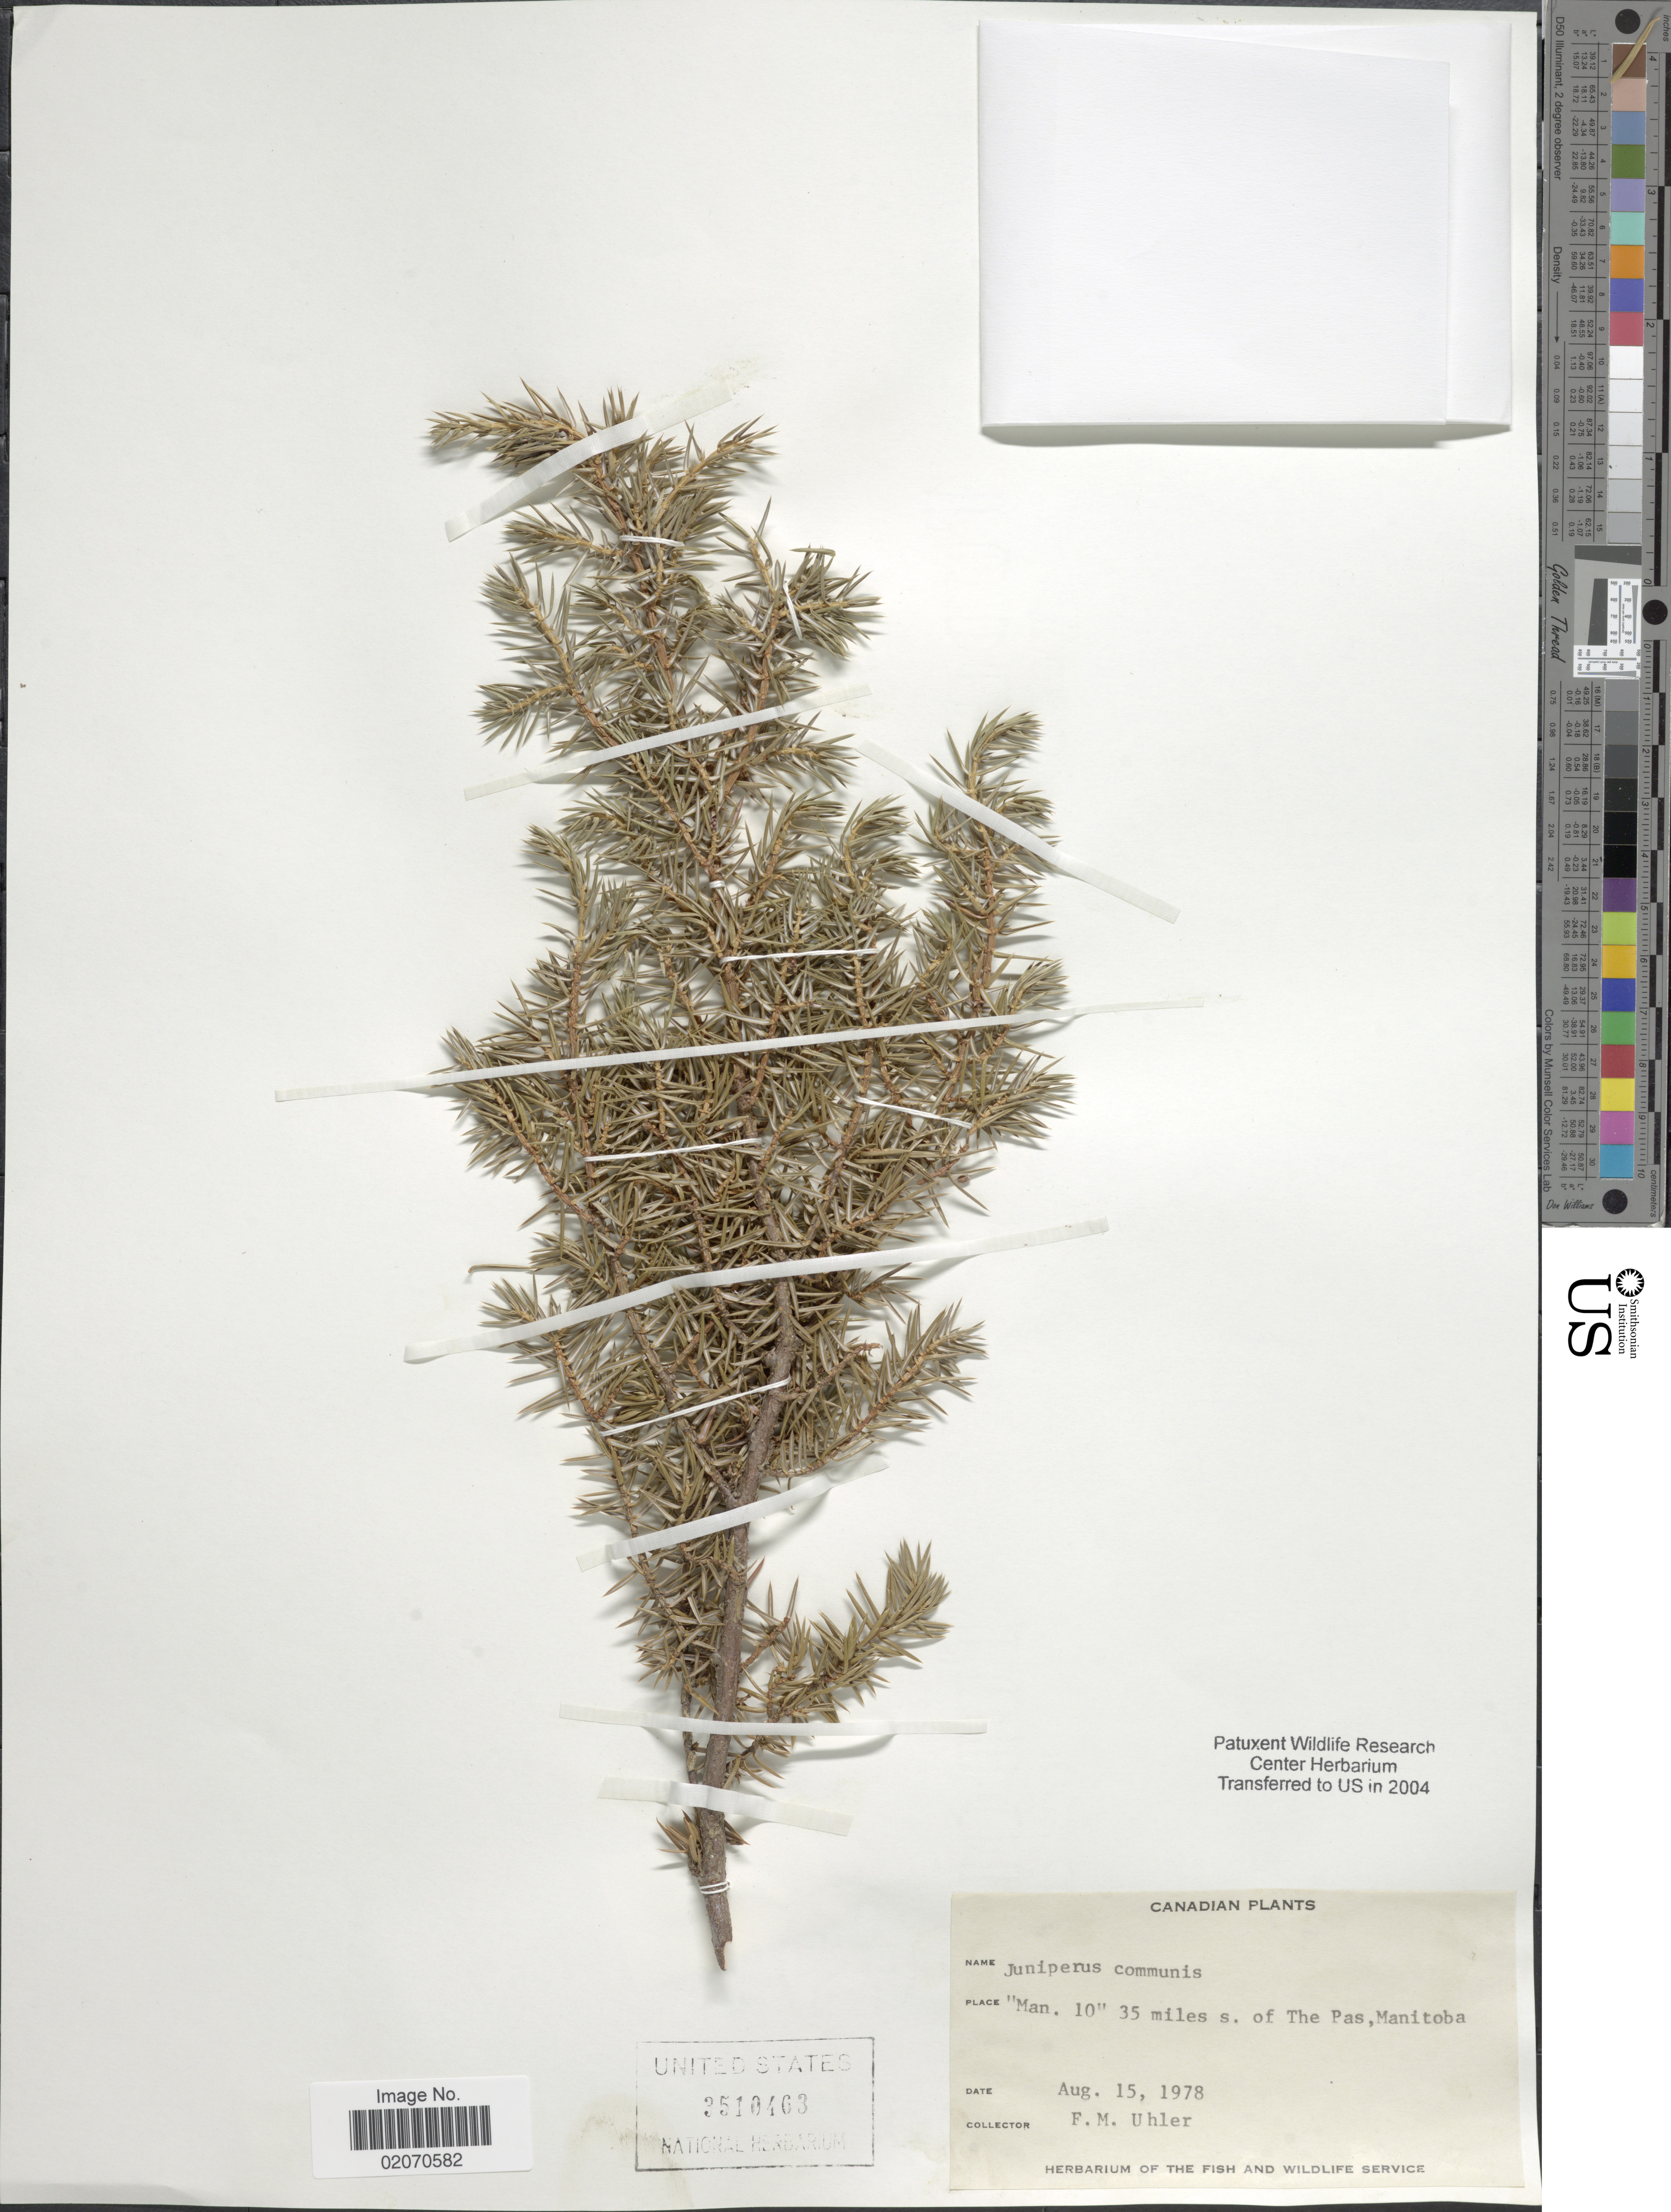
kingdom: Plantae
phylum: Tracheophyta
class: Pinopsida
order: Pinales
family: Cupressaceae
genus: Juniperus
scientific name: Juniperus communis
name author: L.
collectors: F. M. Uhler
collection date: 1978-08-15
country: Canada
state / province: Manitoba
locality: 35 miles s. of the Pas.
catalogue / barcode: US 3510463